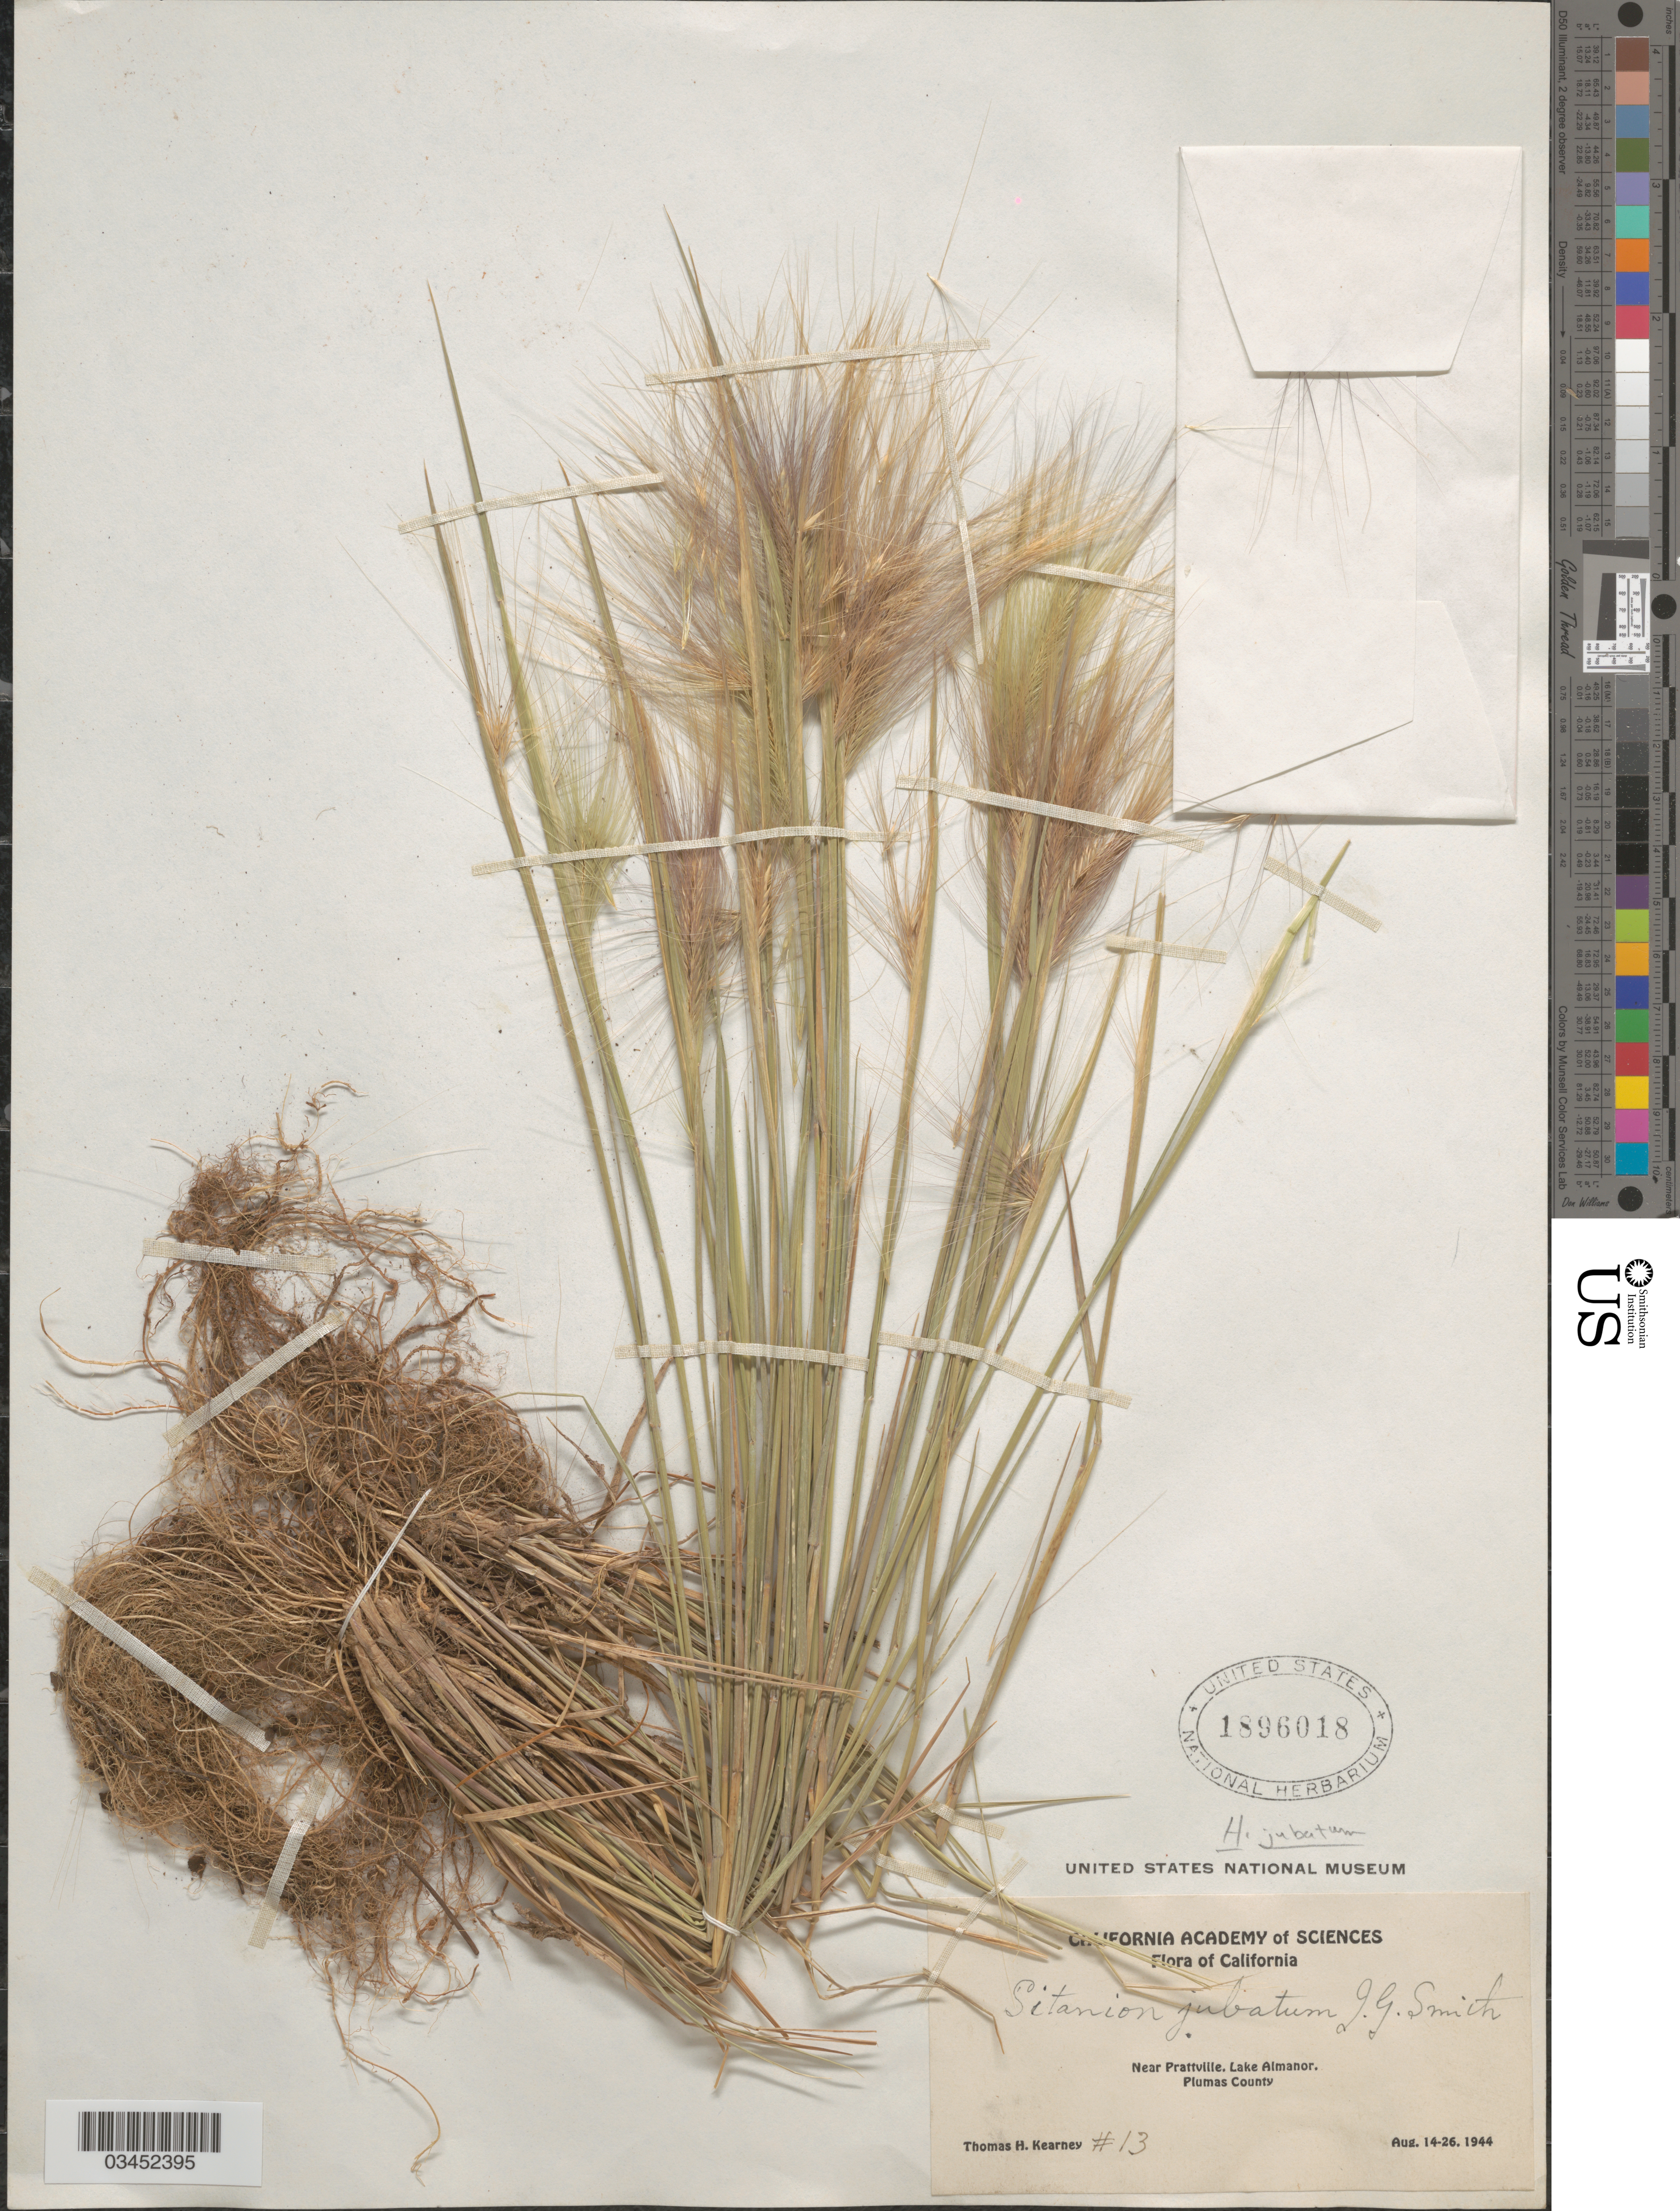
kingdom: Plantae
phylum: Tracheophyta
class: Liliopsida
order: Poales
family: Poaceae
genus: Hordeum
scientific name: Hordeum jubatum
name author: L.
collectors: T. H. Kearney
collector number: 13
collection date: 1944-08-14/1944-08-26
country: United States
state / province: California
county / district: Plumas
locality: Near Prattville, Lake Almanor. Plumas County.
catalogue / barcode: US 1896018